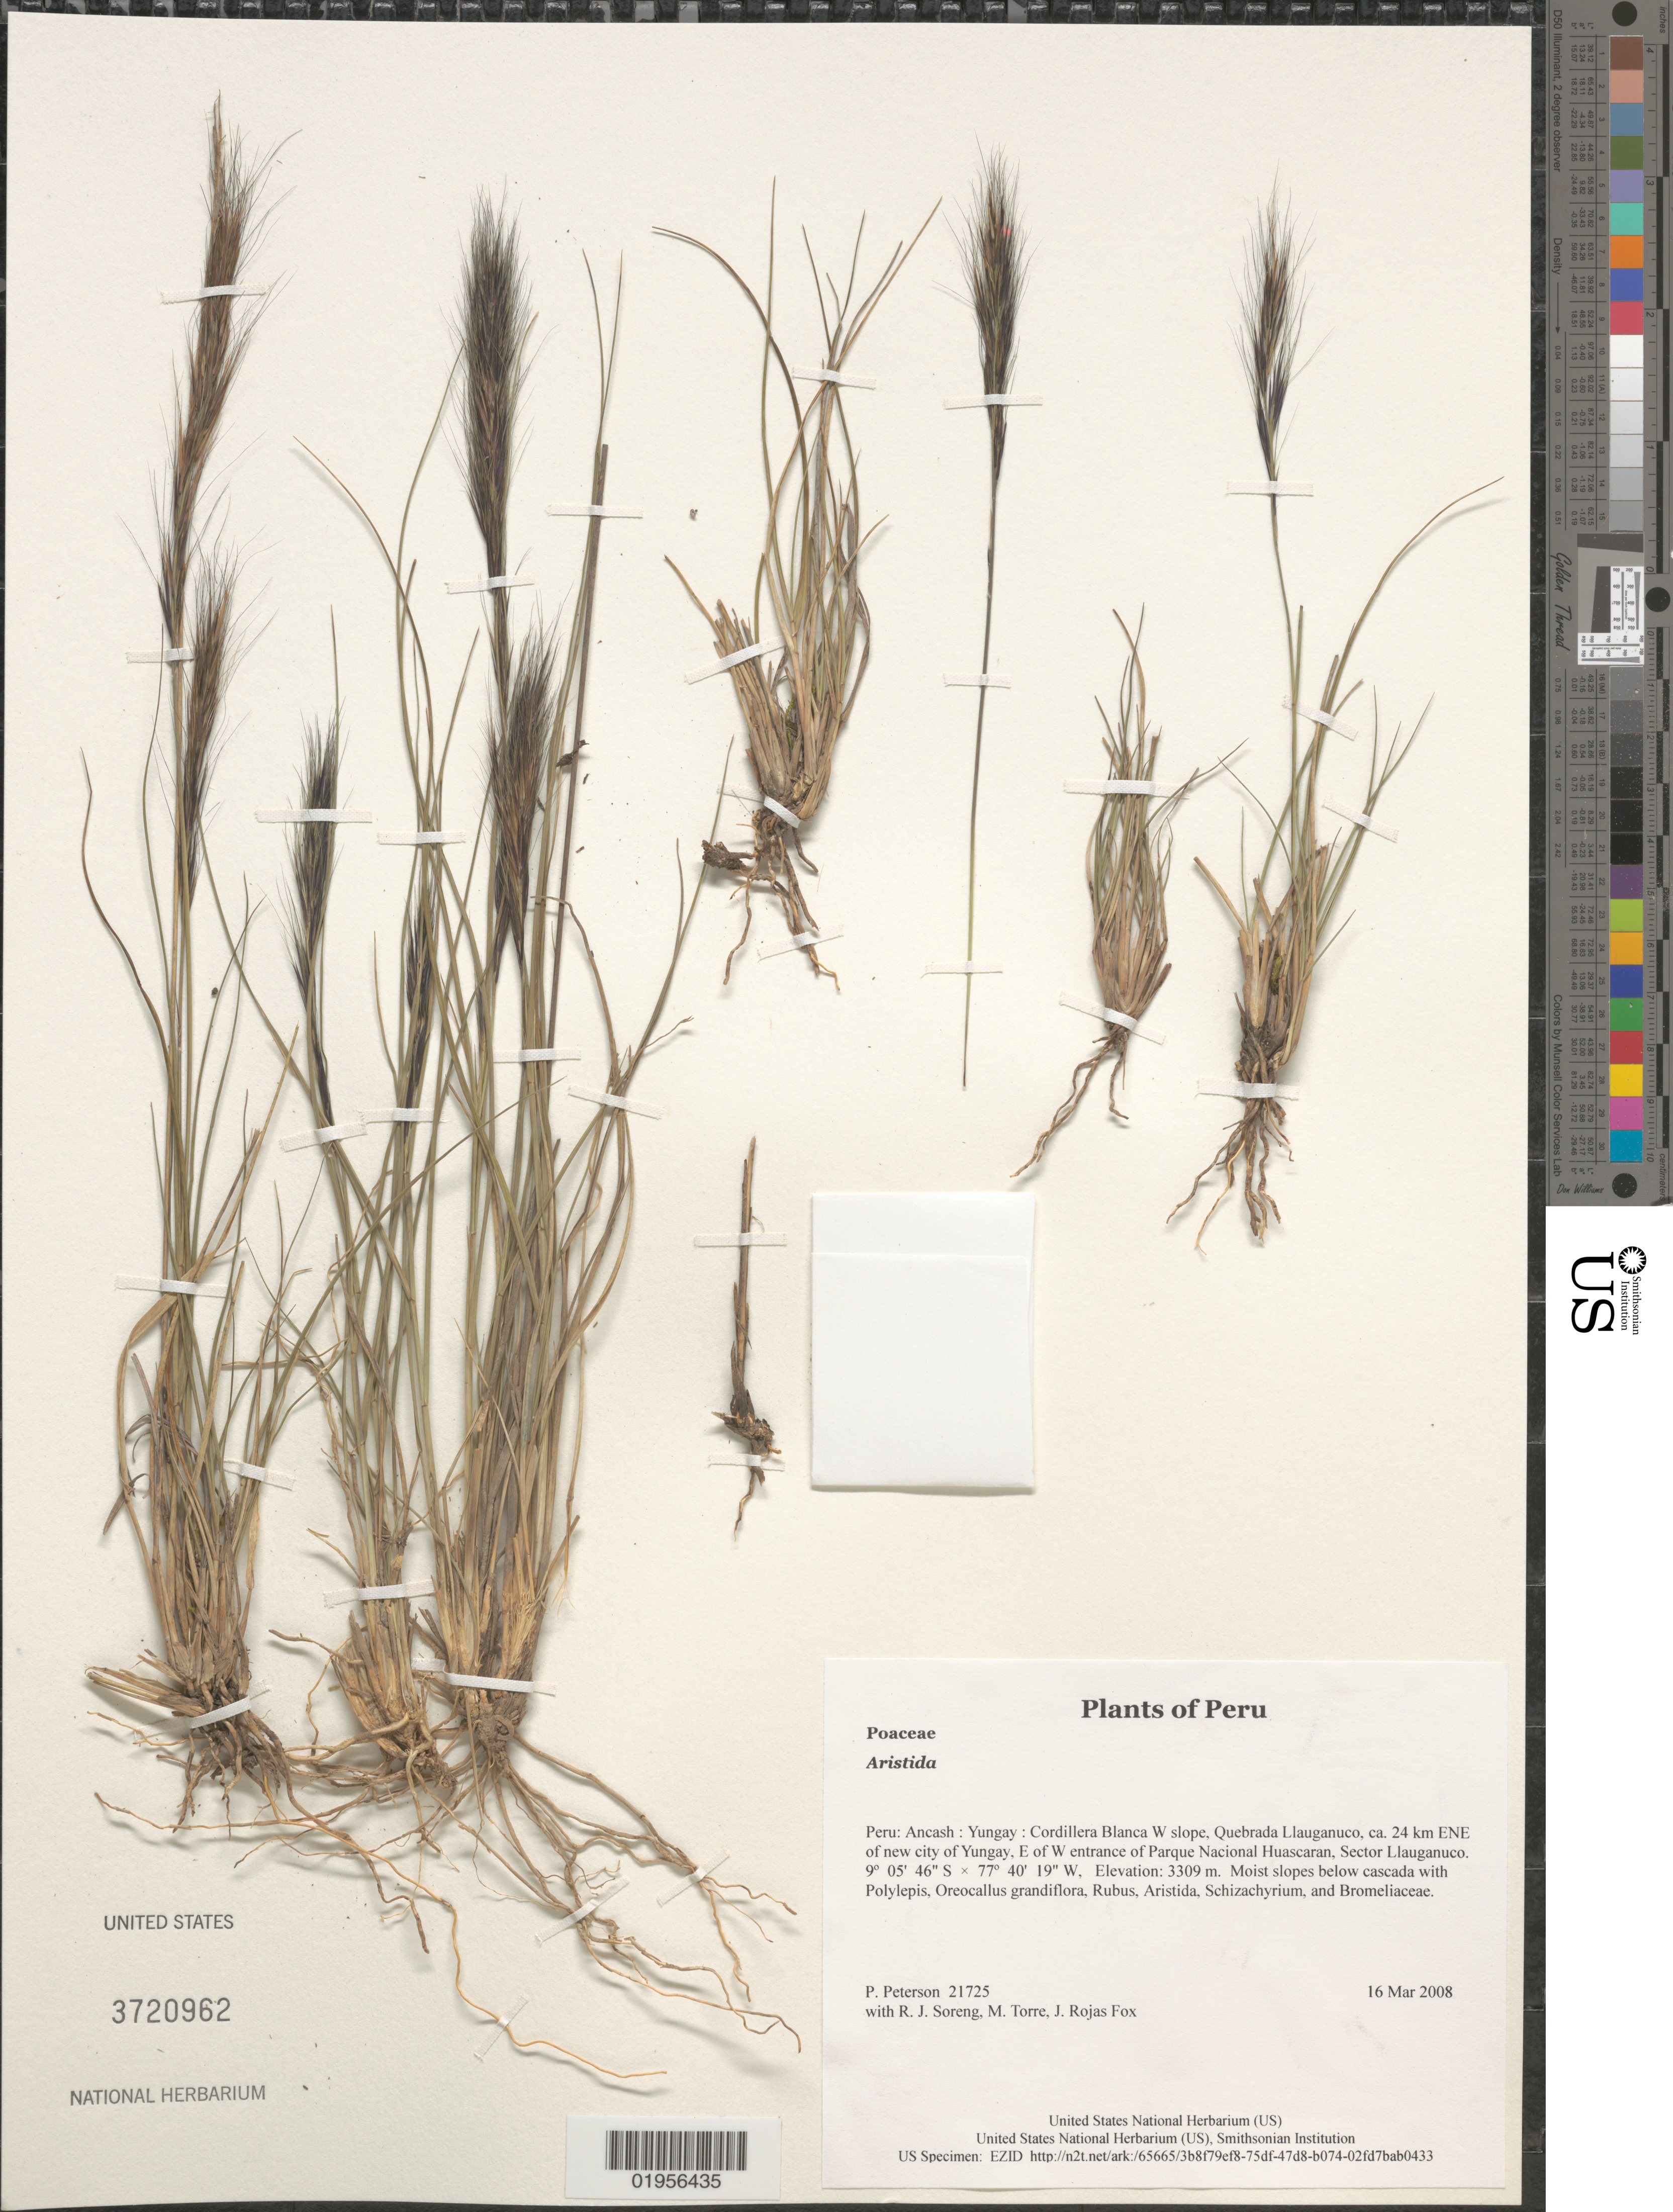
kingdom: Plantae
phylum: Tracheophyta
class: Liliopsida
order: Poales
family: Poaceae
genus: Aristida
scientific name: Aristida sp.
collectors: P. M. Peterson, R. J. Soreng, M. Torre & J. Rojas Fox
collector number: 21725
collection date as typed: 16 Mar 2008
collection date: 2008-03-16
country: Peru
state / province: Ancash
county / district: Yungay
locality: Cordillera Blanca W slope, Quebrada Llauganuco, ca. 24 km ENE of new city of Yungay, E of W entrance of Parque Nacional Huascaran, Sector Llauganuco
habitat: Moist slopes below cascada with Polylepis, Oreocallus grandiflora, Rubus, Aristida, Schizachyrium, and Bromeliaceae.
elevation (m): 3309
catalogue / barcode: US 3720962